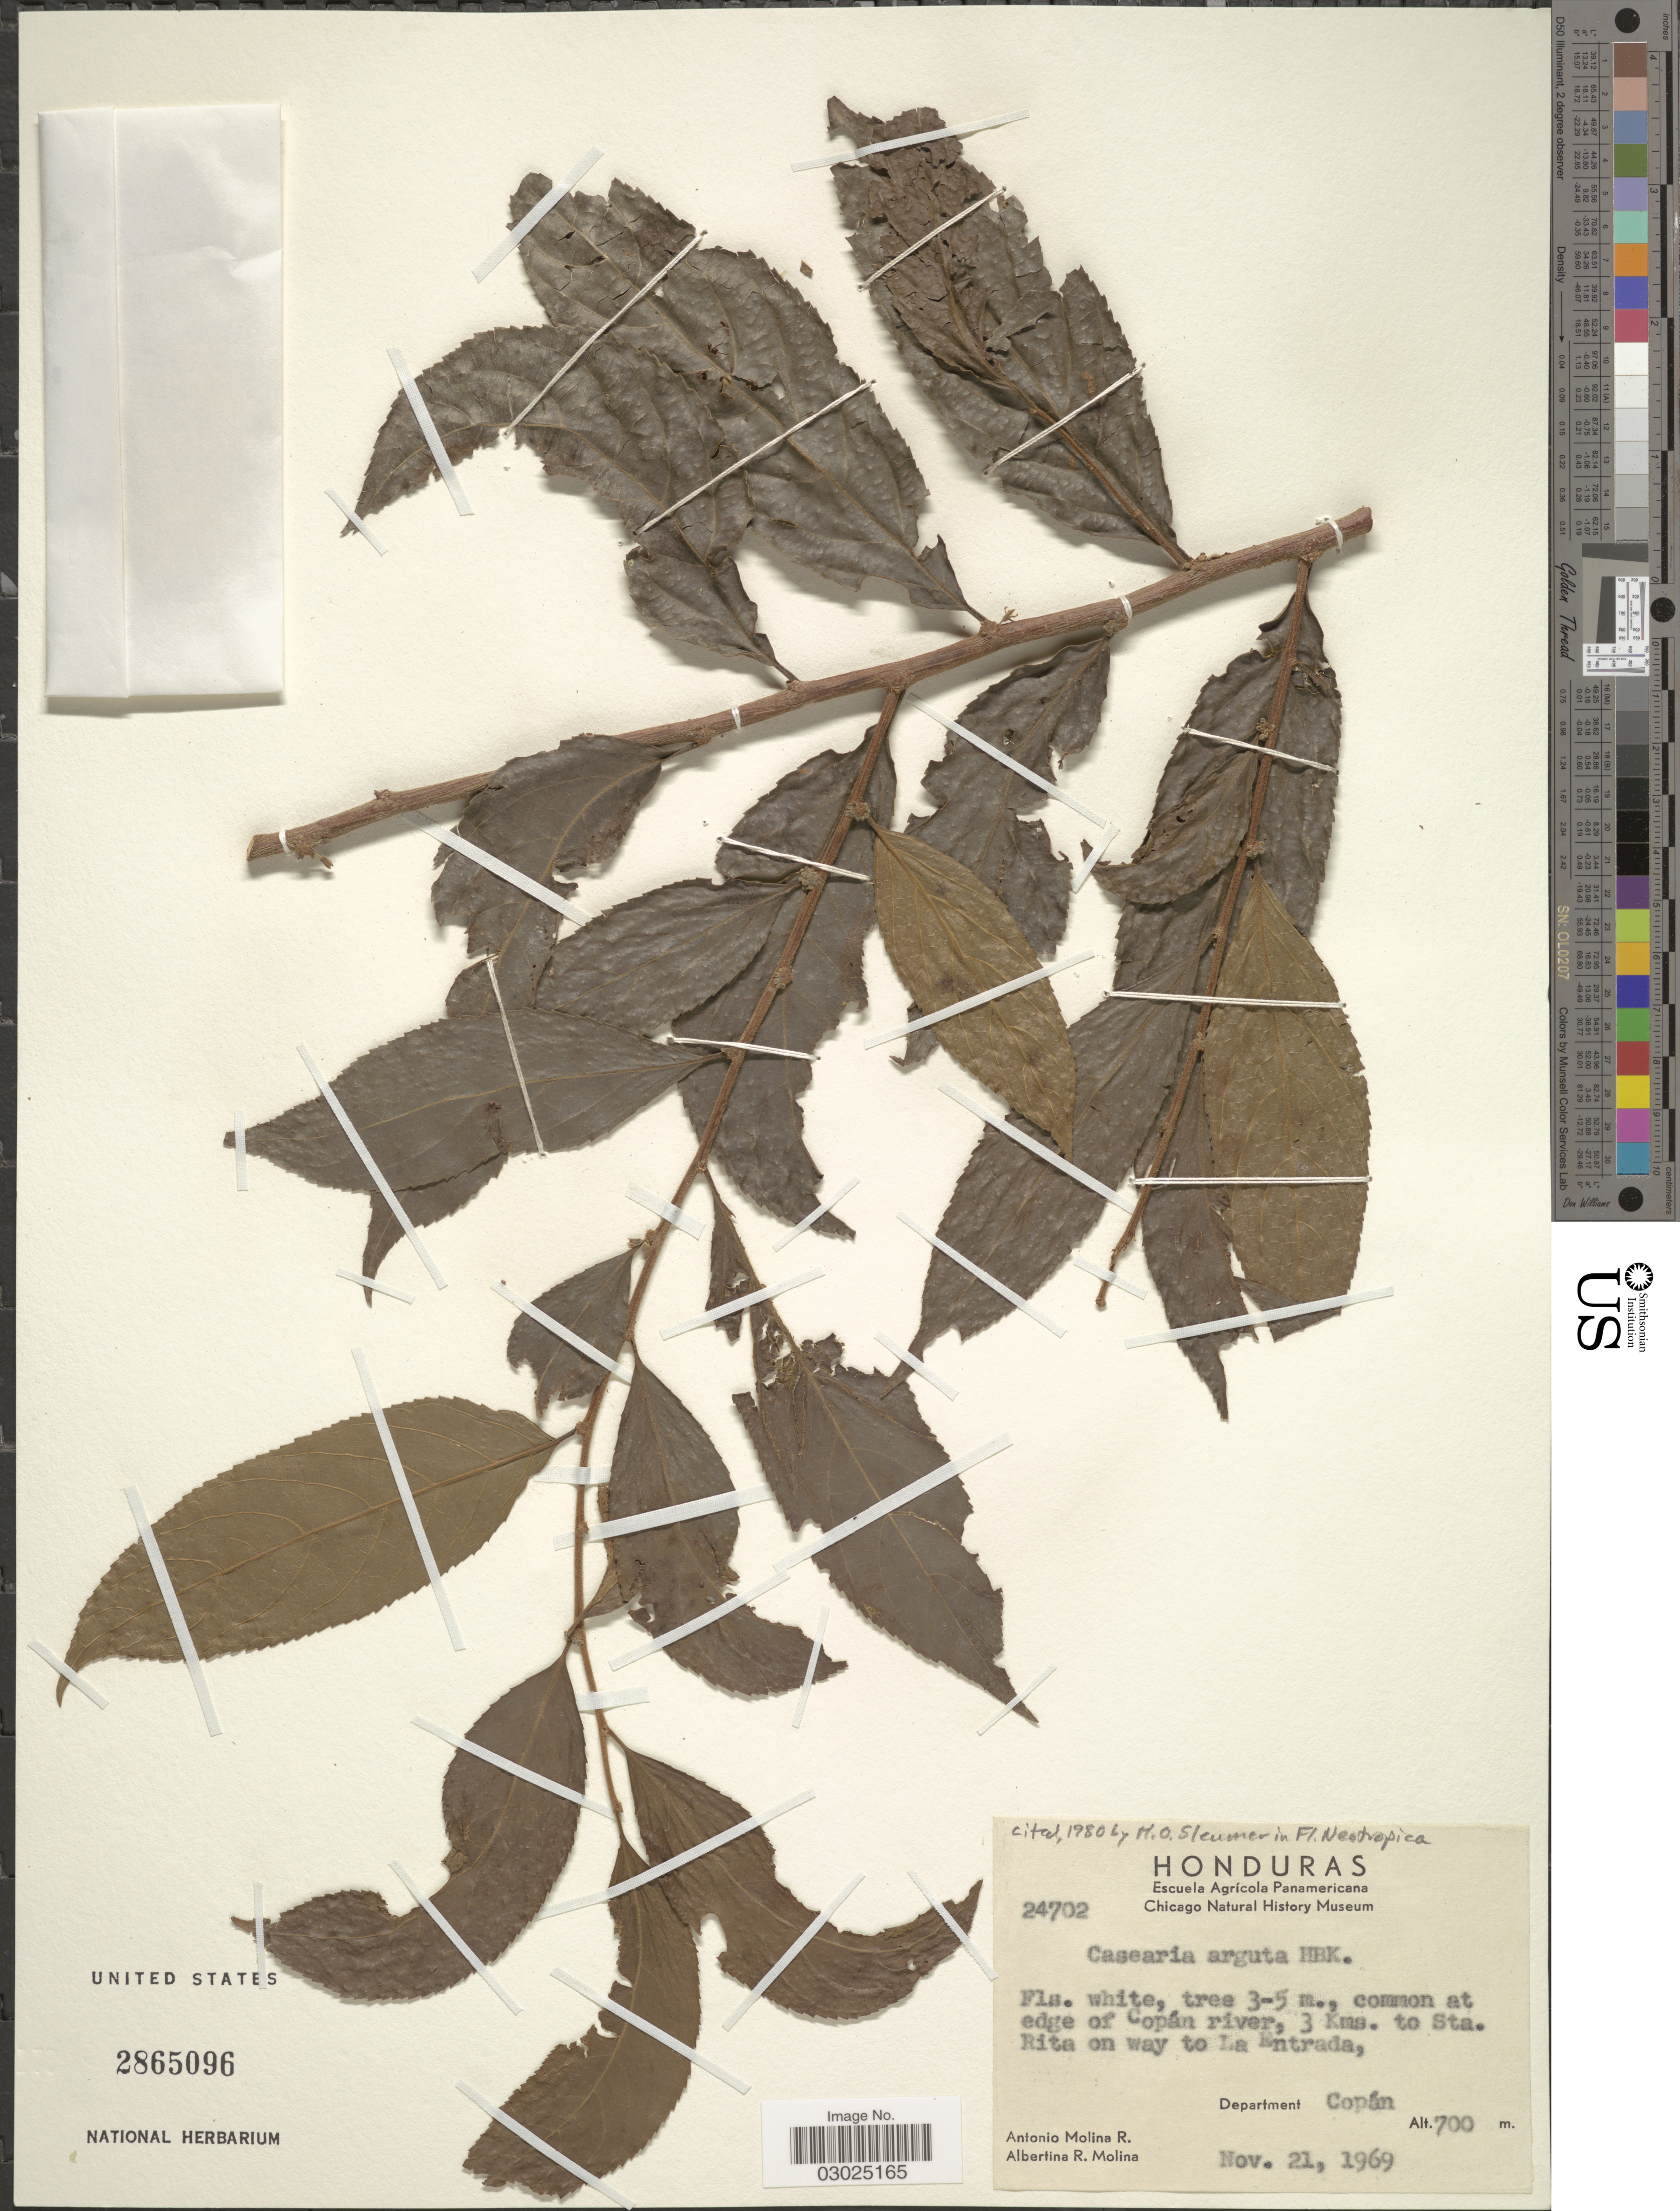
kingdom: Plantae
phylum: Tracheophyta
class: Magnoliopsida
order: Malpighiales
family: Salicaceae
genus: Casearia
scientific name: Casearia arguta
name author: Kunth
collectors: A. Molina R.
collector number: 24702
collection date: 1969-11-21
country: Honduras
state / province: Copán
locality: Common at edge of Copán river, 3 Kms. to Sta. Rita on way to La Entrada, Department Copán.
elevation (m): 700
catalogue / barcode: US 2865096